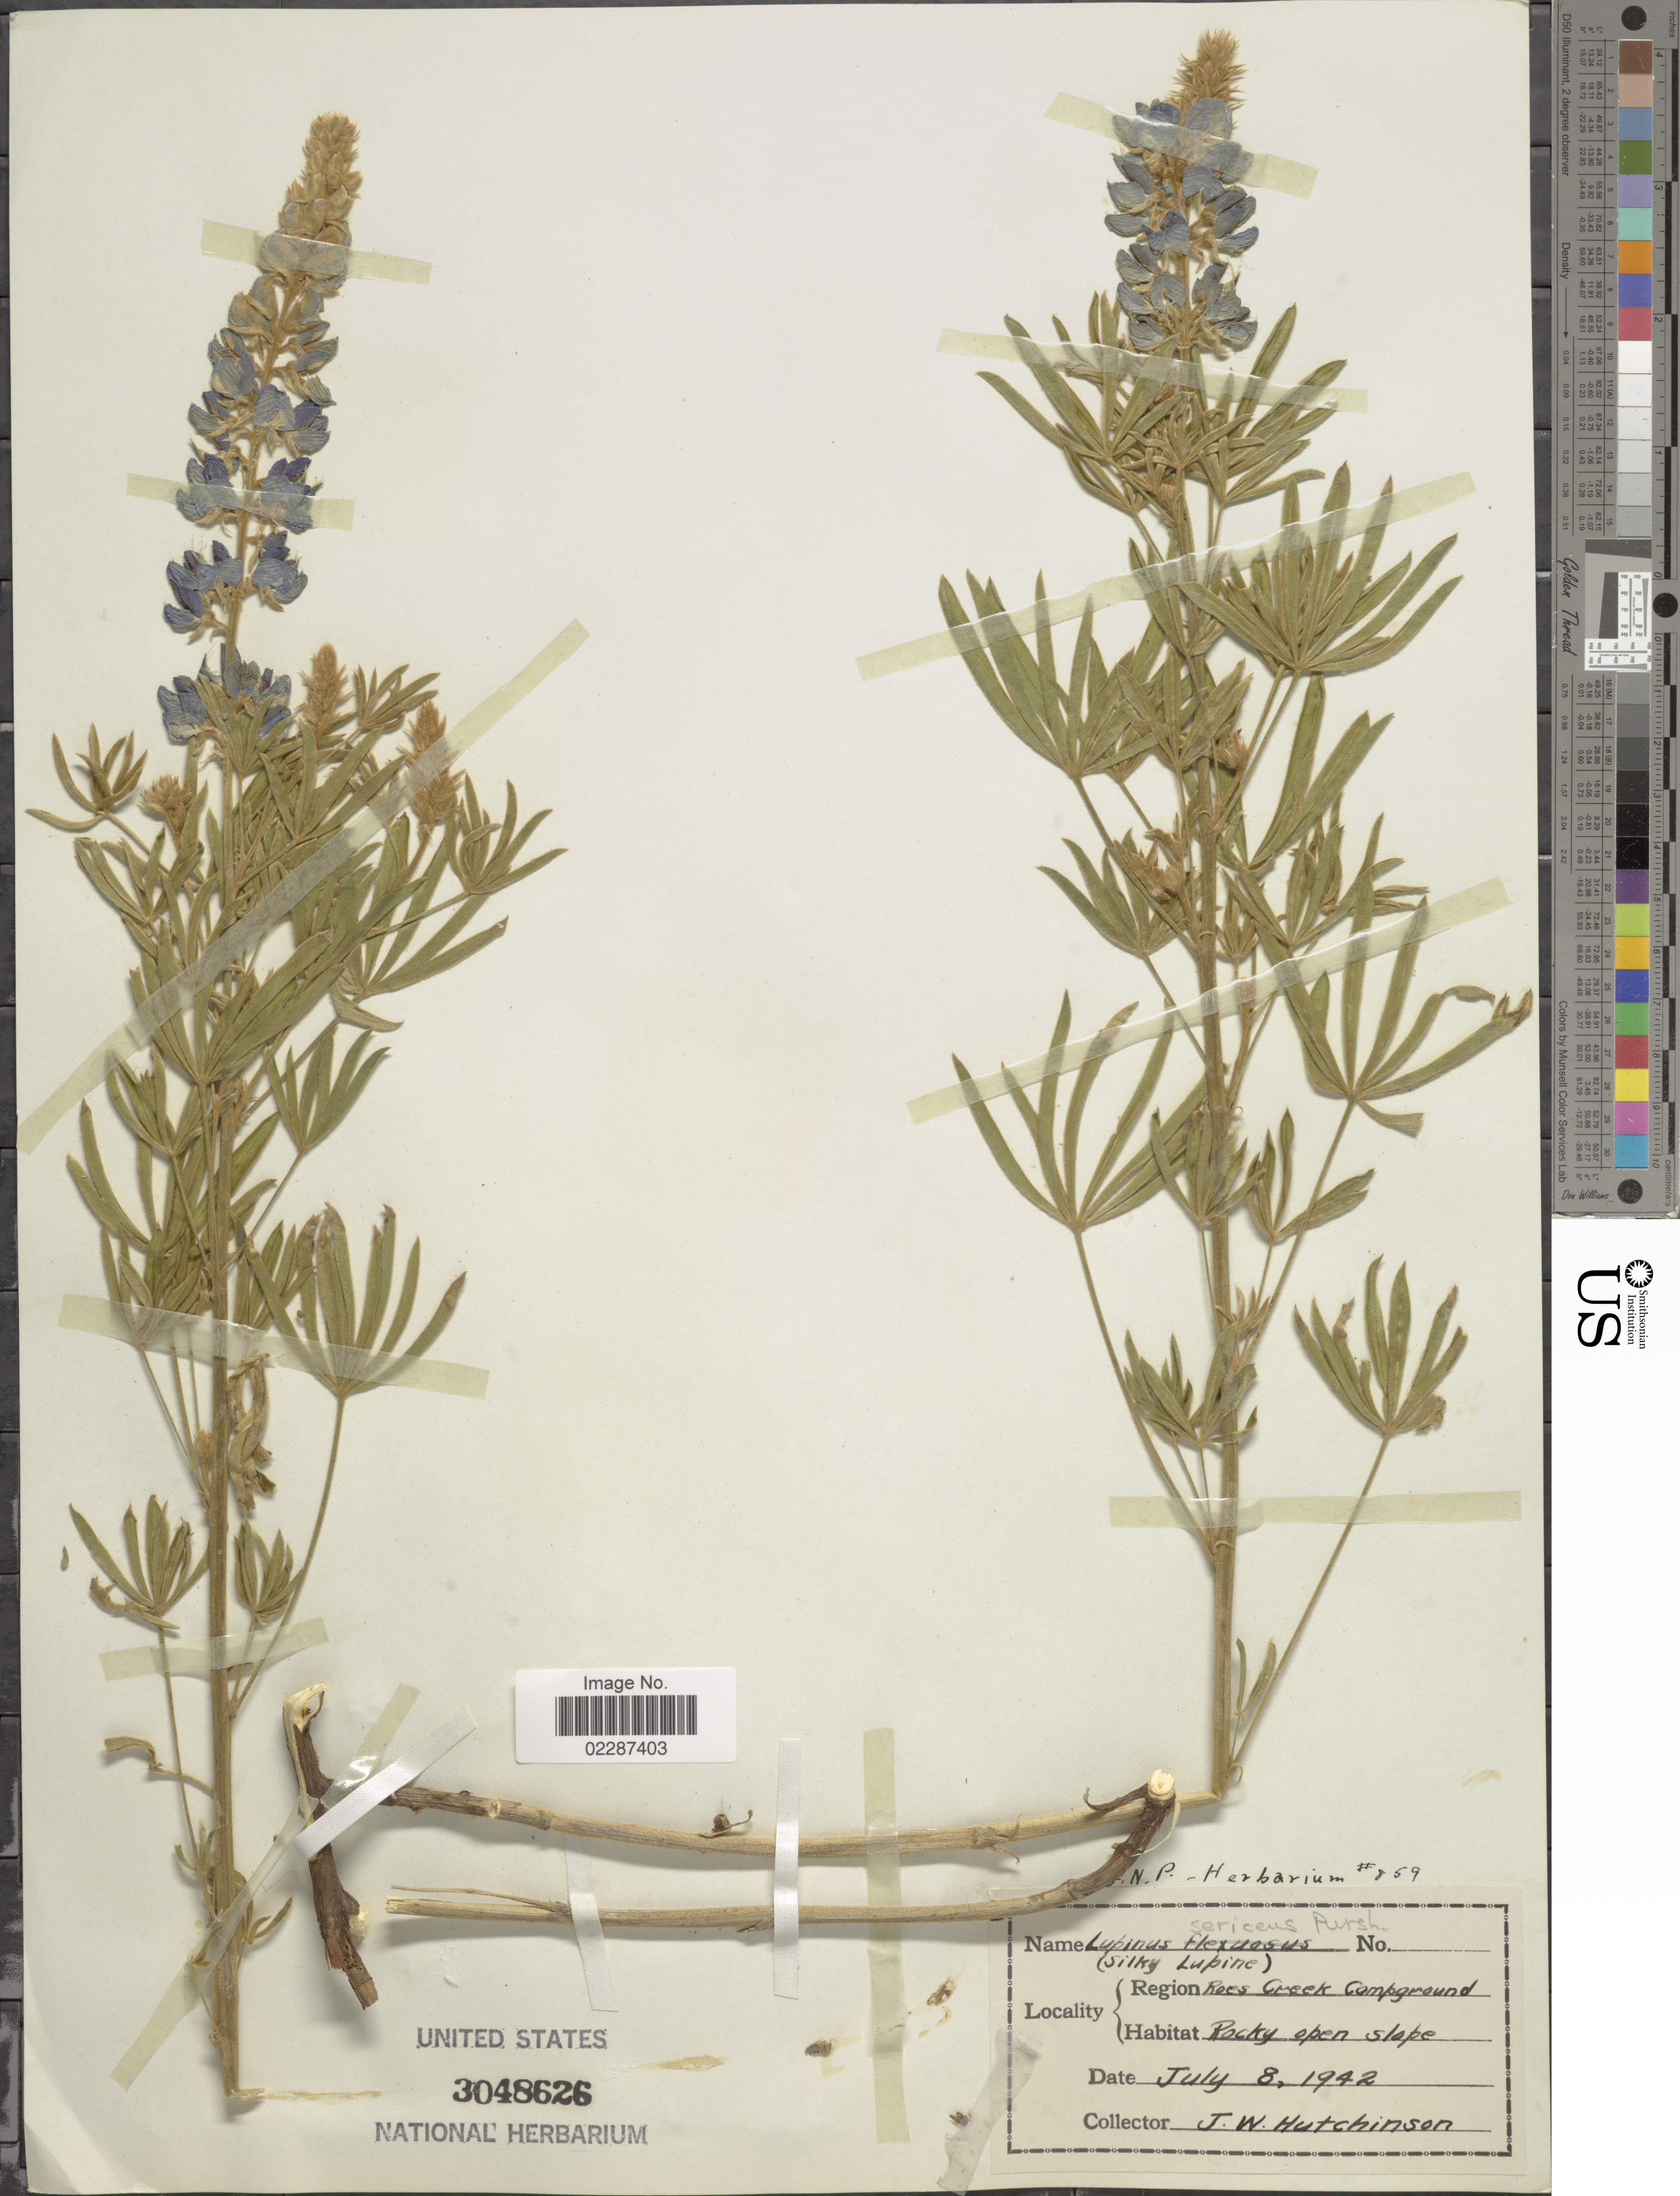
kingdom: Plantae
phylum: Tracheophyta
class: Magnoliopsida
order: Fabales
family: Fabaceae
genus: Lupinus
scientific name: Lupinus sericeus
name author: Pursh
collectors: J. Hutchinson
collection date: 1942-07-08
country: United States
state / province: Montana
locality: Roes Creek Campground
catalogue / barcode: US 3048626